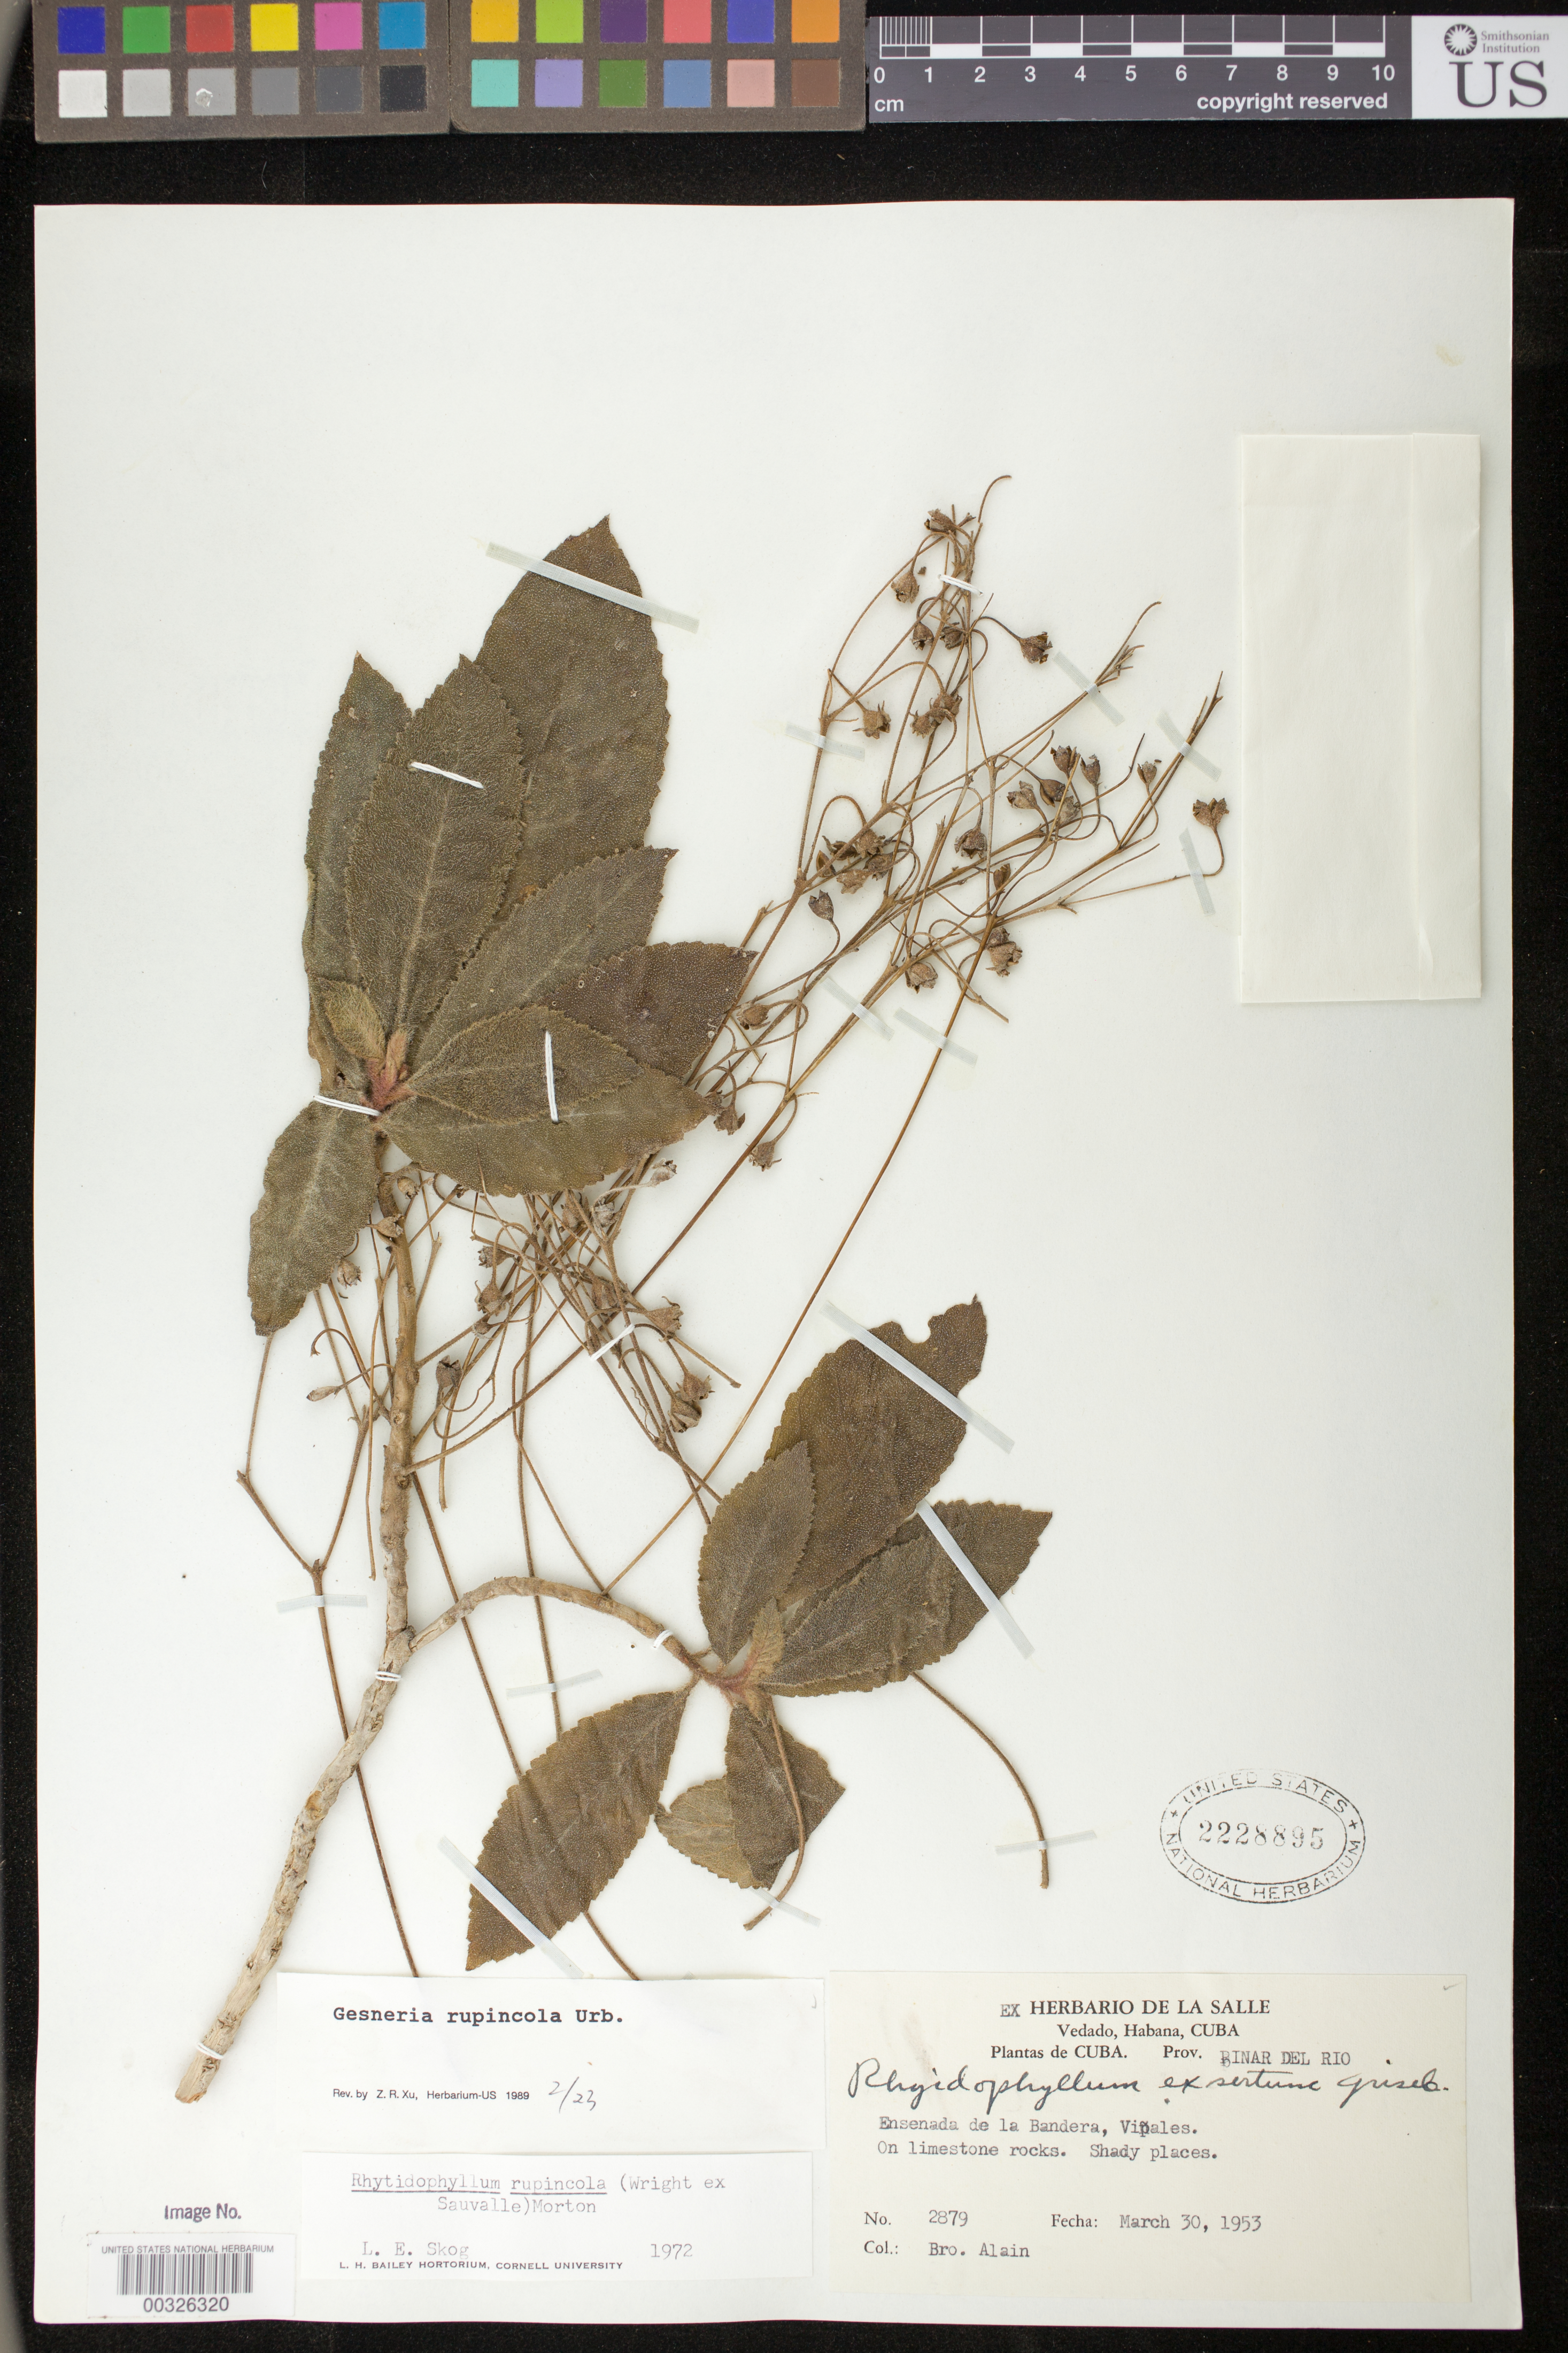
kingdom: Plantae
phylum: Tracheophyta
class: Magnoliopsida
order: Lamiales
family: Gesneriaceae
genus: Gesneria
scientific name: Gesneria rupincola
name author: Urb.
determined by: Skog, Laurence E.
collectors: A. H. Liogier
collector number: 2879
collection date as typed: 30 Mar 1953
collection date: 1953-03-30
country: Cuba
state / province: Pinar del Rio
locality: Ensenada de la Bandera, Viñales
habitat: On limestone rocks; shady places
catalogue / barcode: US 2228895